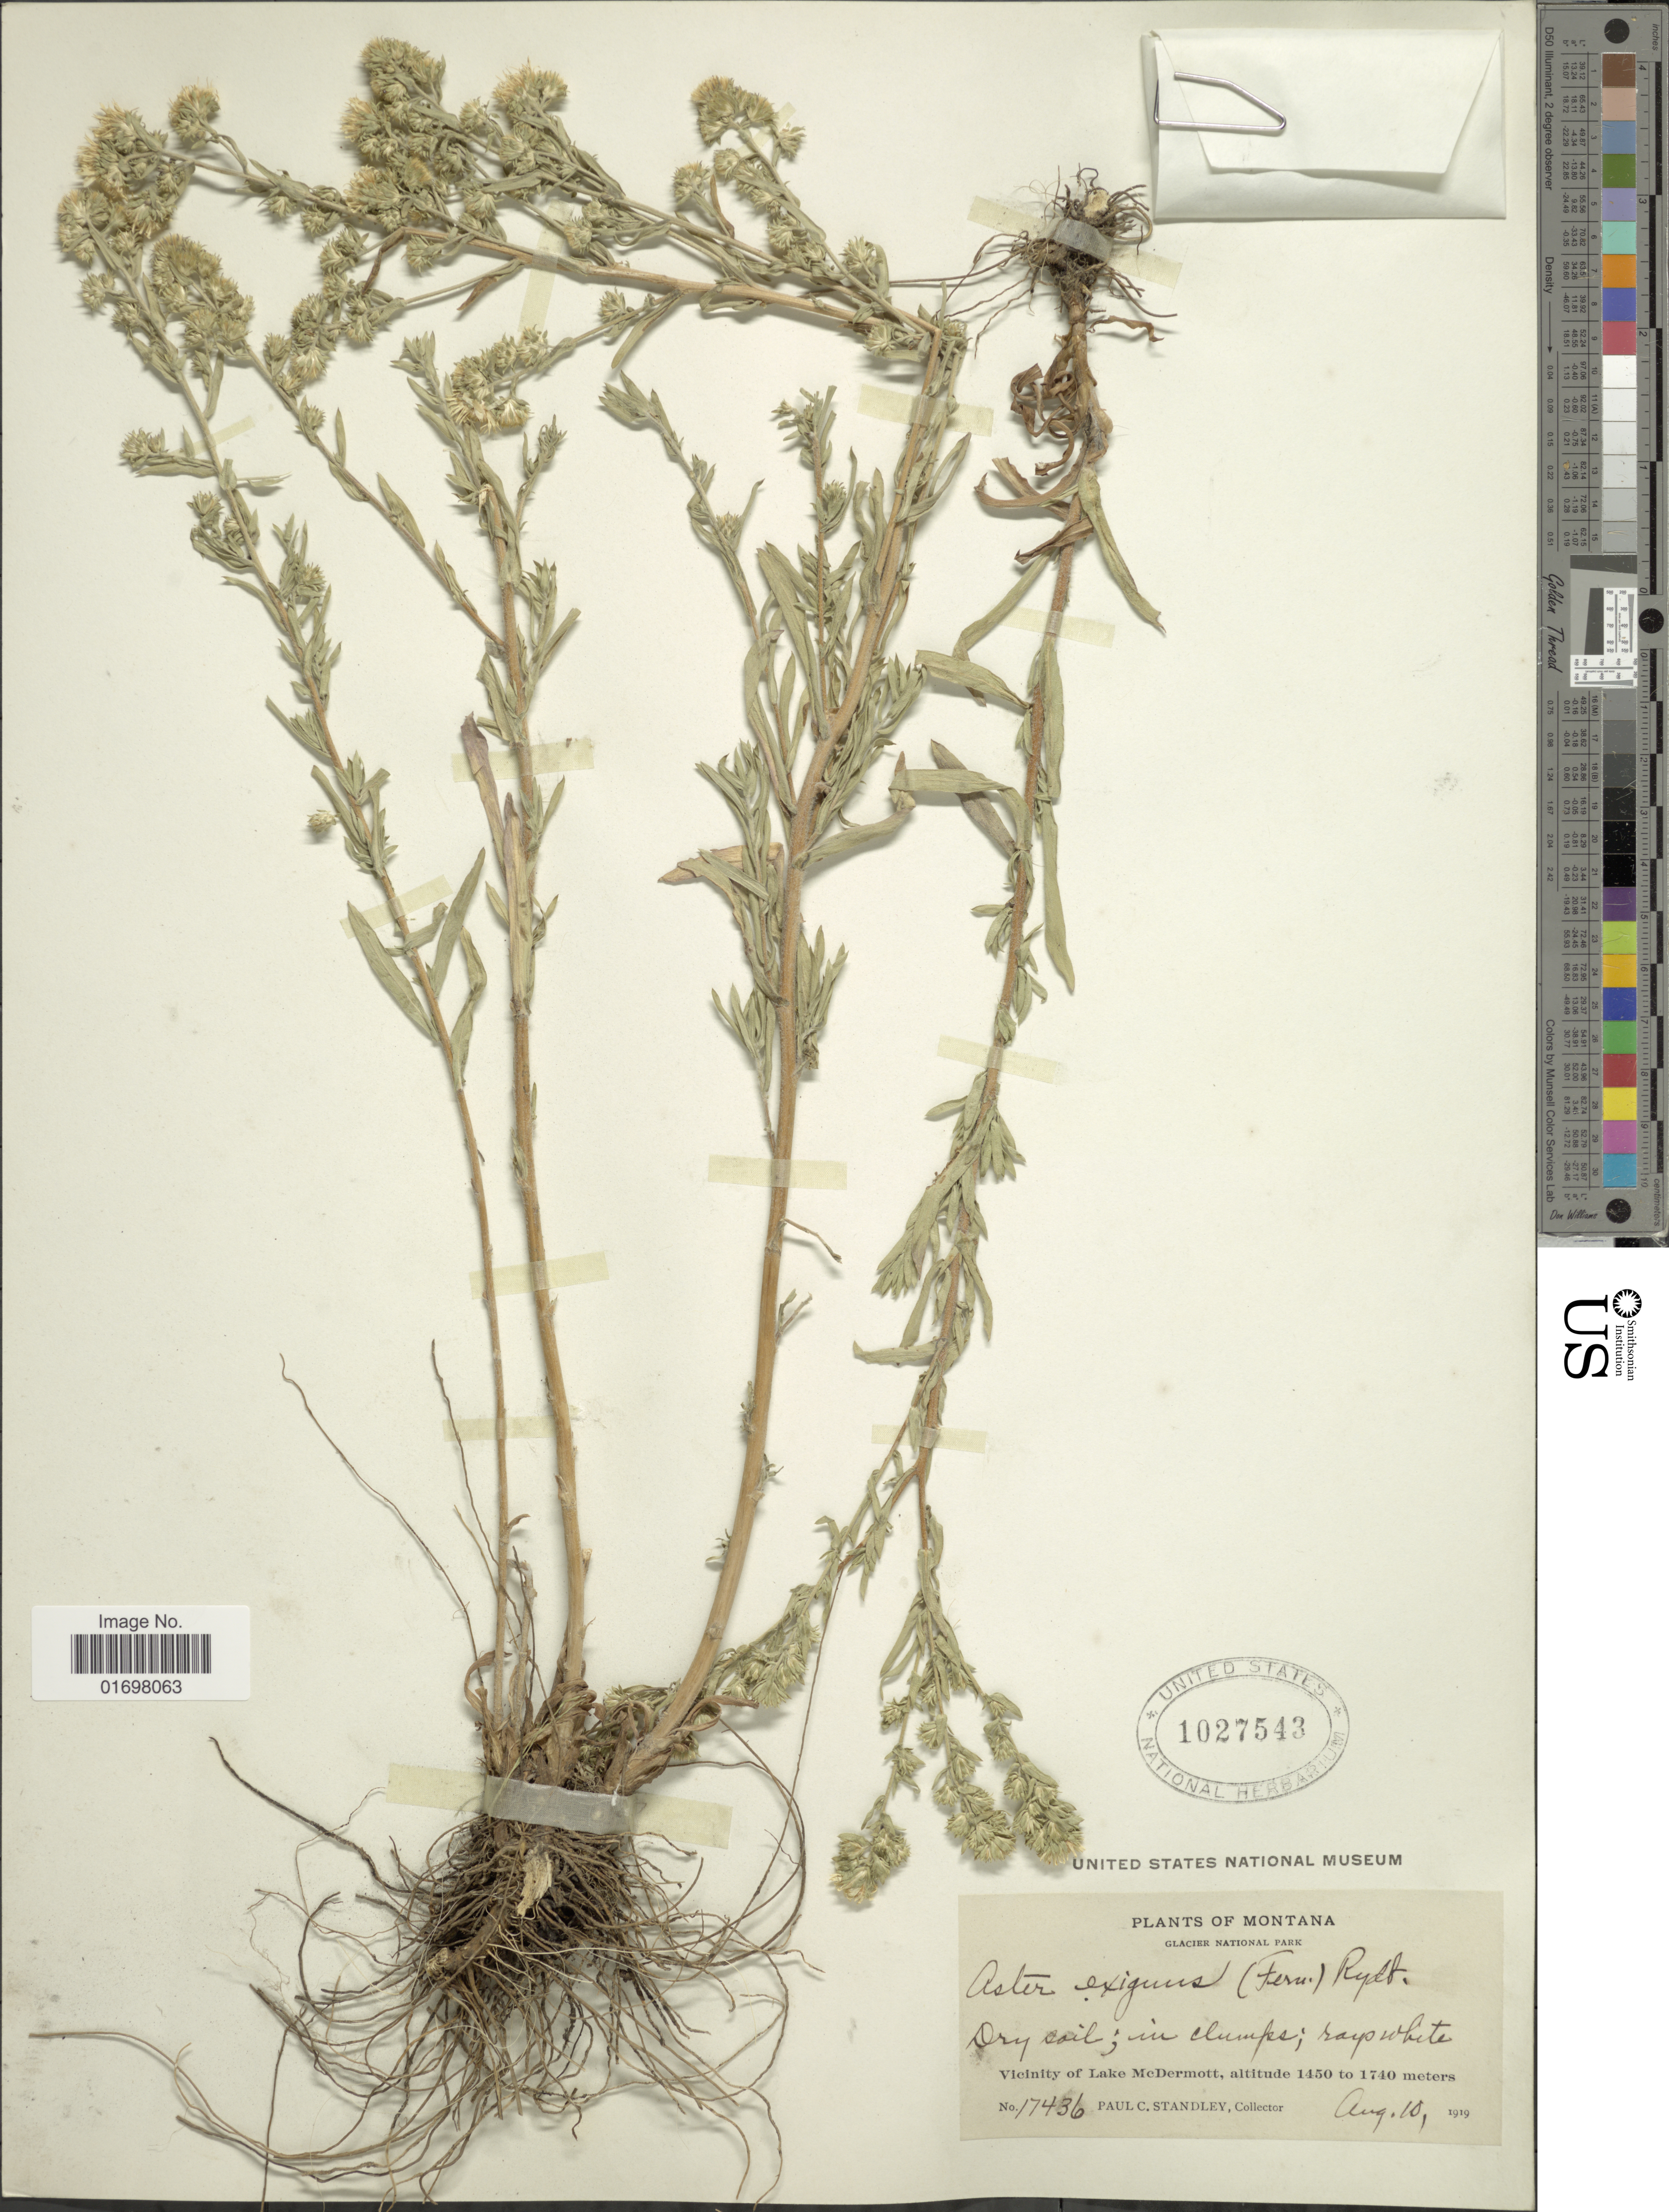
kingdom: Plantae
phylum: Tracheophyta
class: Magnoliopsida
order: Asterales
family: Asteraceae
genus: Symphyotrichum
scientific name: Symphyotrichum falcatum var. commutatum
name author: (Torr. & A. Gray) G.L. Nesom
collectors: P. C. Standley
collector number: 17436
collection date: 1919-08-10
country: United States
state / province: Montana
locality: Montana, Glacier National Park, Vicinity of Lake McDermott.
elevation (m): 1450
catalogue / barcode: US 1027543